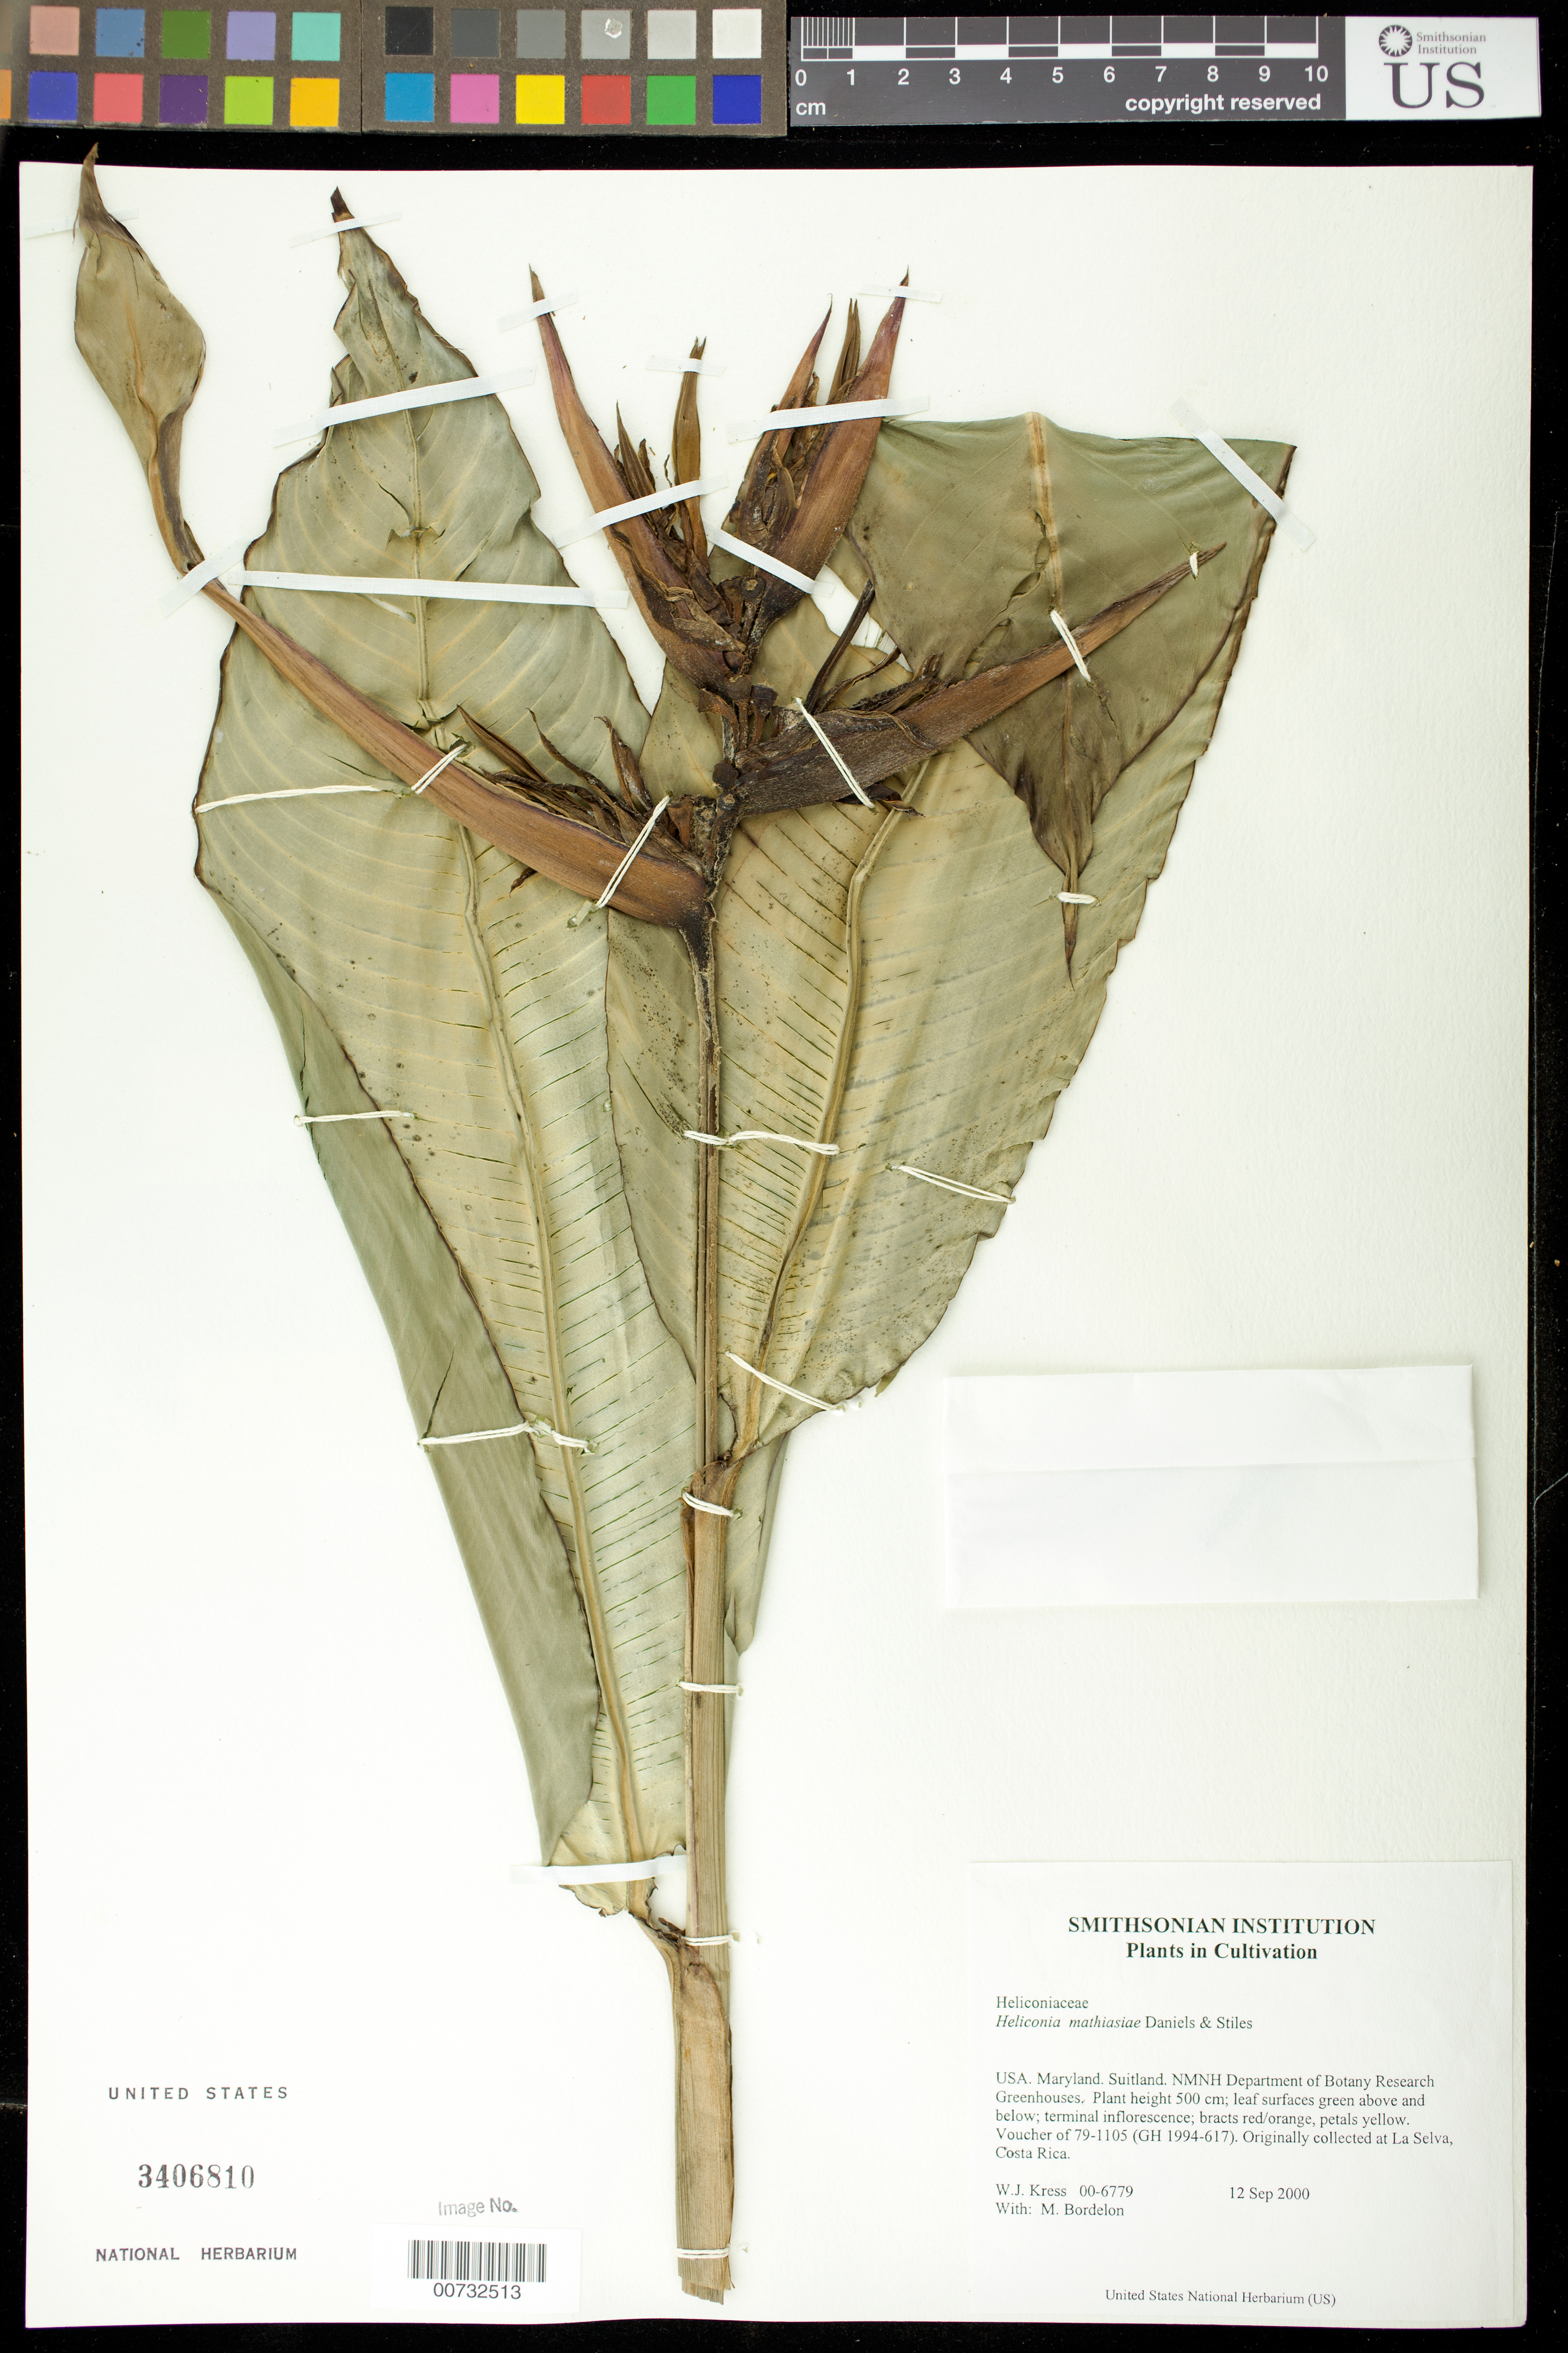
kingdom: Plantae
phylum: Tracheophyta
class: Liliopsida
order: Zingiberales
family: Heliconiaceae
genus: Heliconia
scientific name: Heliconia mathiasii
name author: G.S. Daniels & F.G. Stiles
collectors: W. J. Kress & M. Bordelon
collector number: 00-6779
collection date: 2000-09-12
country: United States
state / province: Maryland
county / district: Prince George's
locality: NMNH Botany Research Greenhouses. Suitland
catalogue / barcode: US 3406810